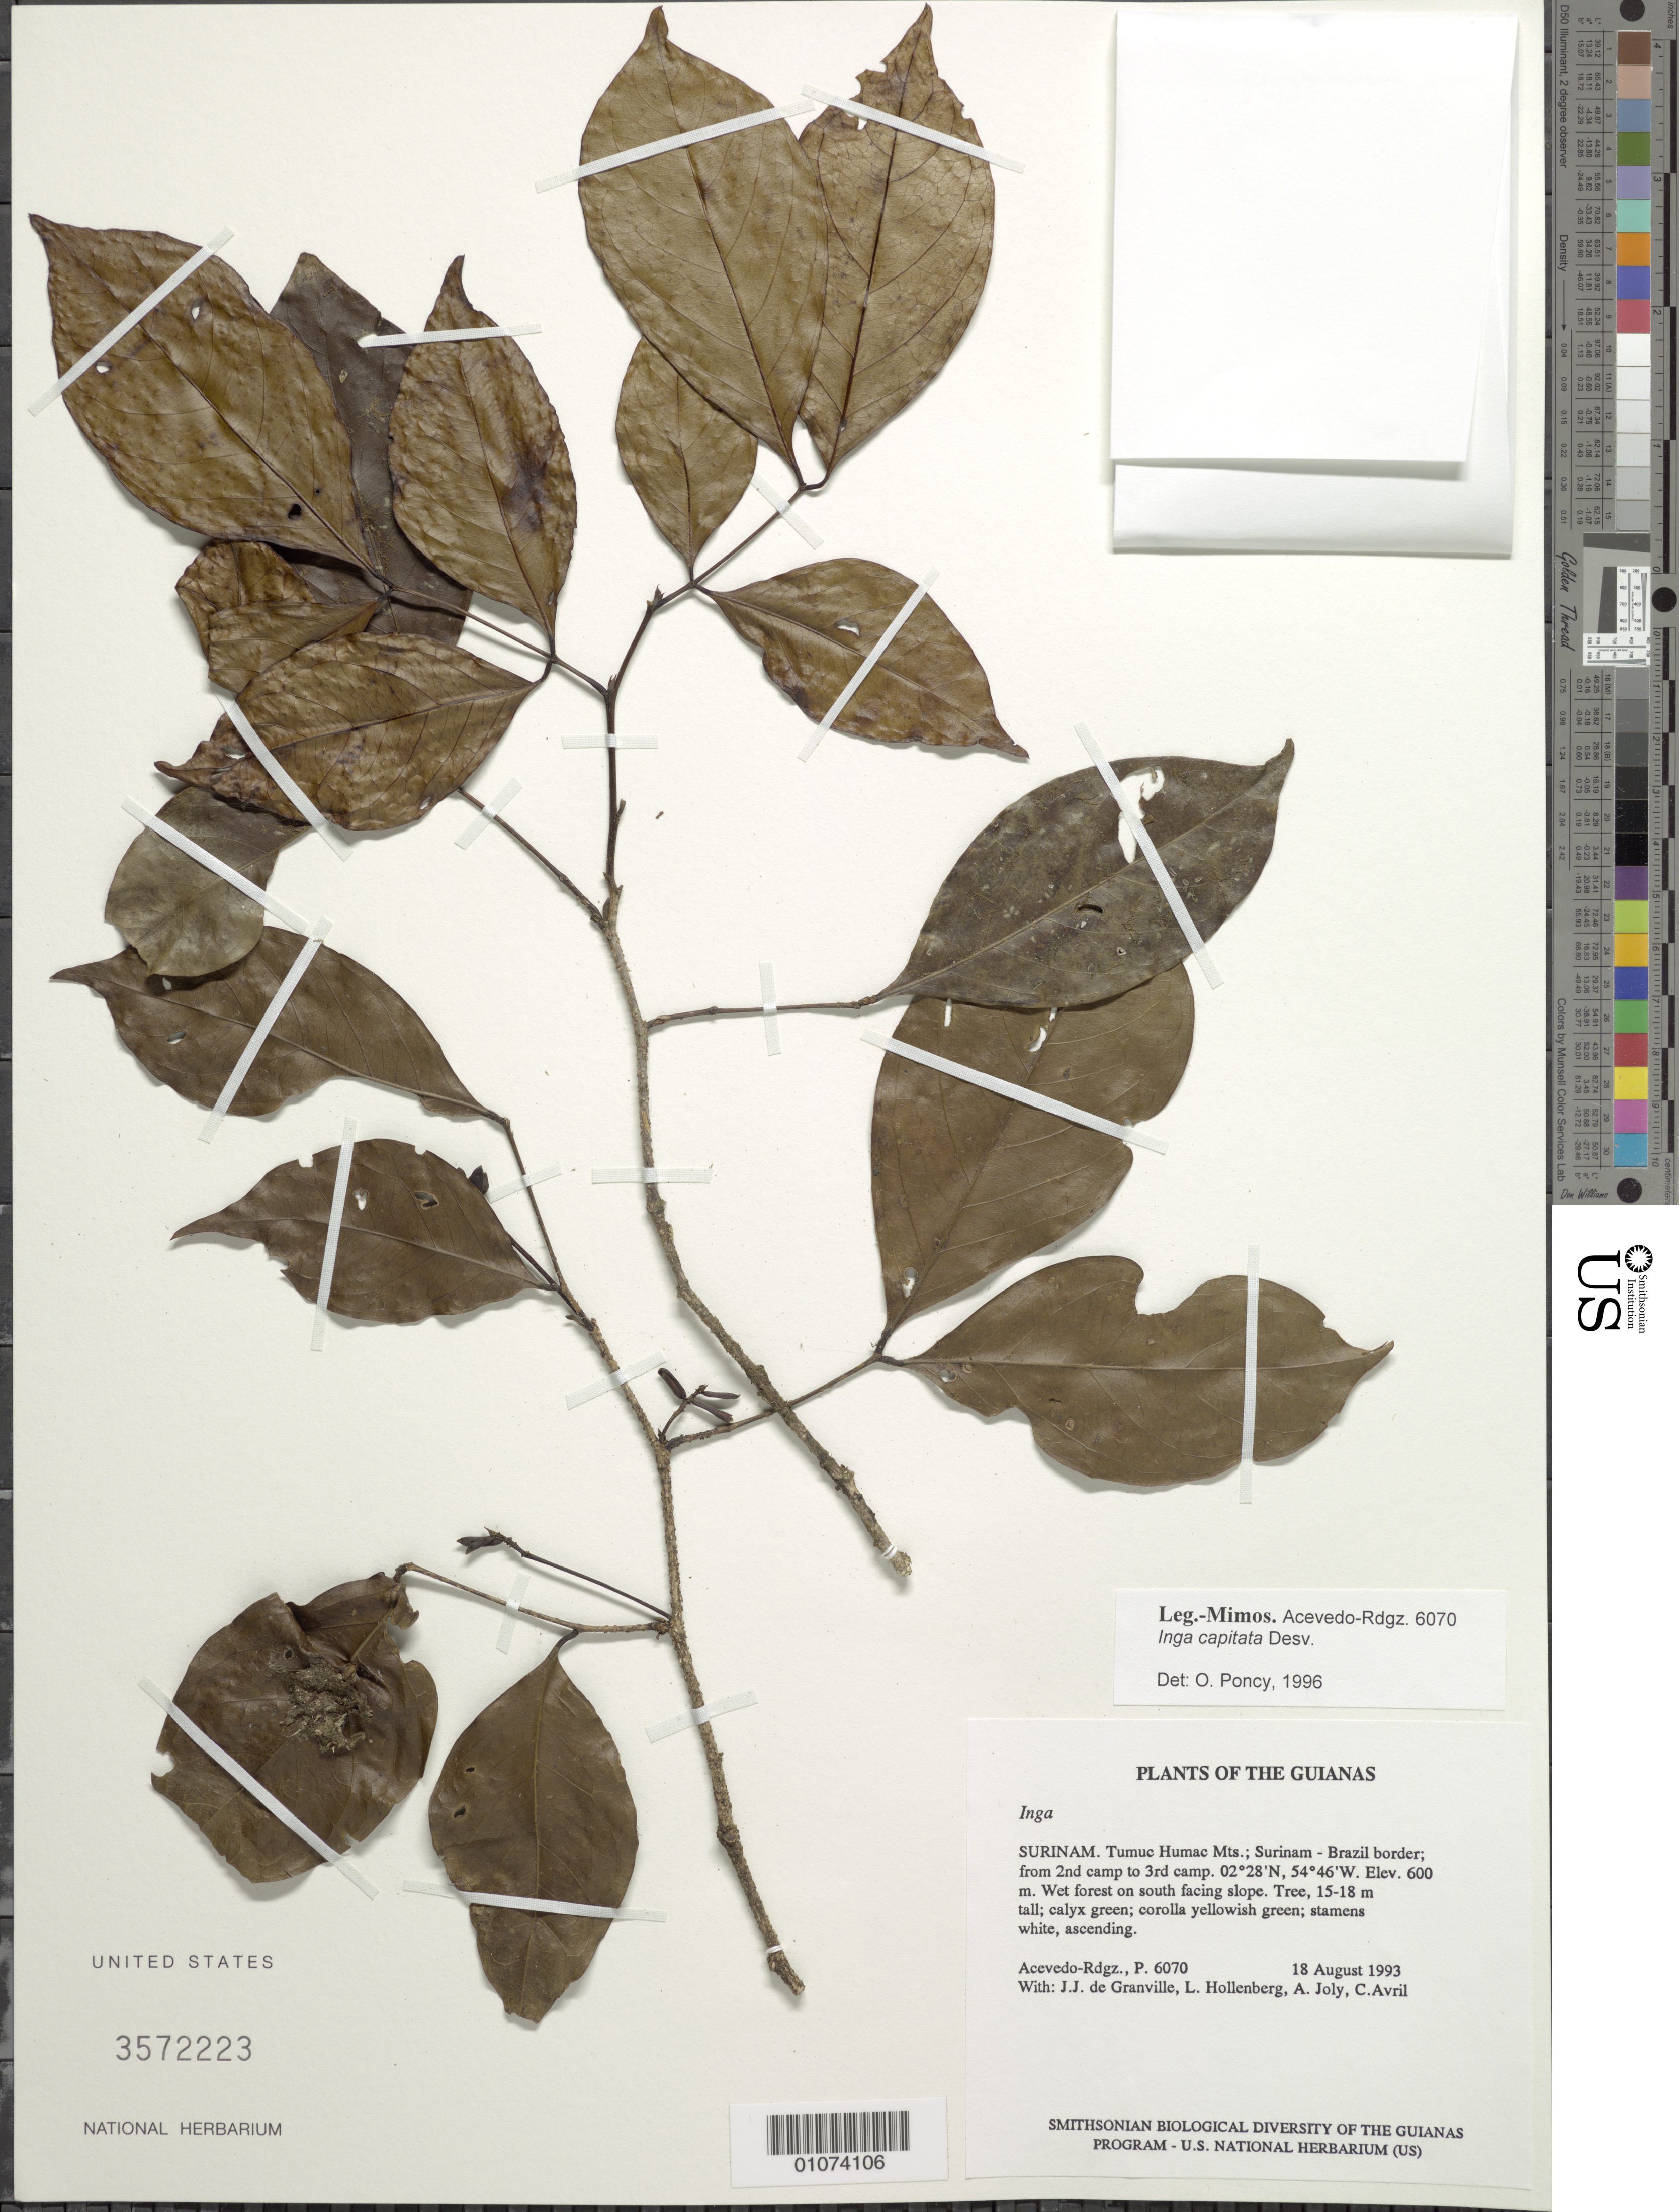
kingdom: Plantae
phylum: Tracheophyta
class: Magnoliopsida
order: Fabales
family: Fabaceae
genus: Inga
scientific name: Inga capitata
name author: Desv.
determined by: Poncy, O.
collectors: P. Acevedo-Rodr.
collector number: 6070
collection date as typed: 18 Aug 1993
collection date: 1993-08-18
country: Suriname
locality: Tumuc Humac Mts.; Surinam - Brazil border; from 2nd camp to 3rd camp.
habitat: Wet forest on south facing slope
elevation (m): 600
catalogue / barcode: US 3572223